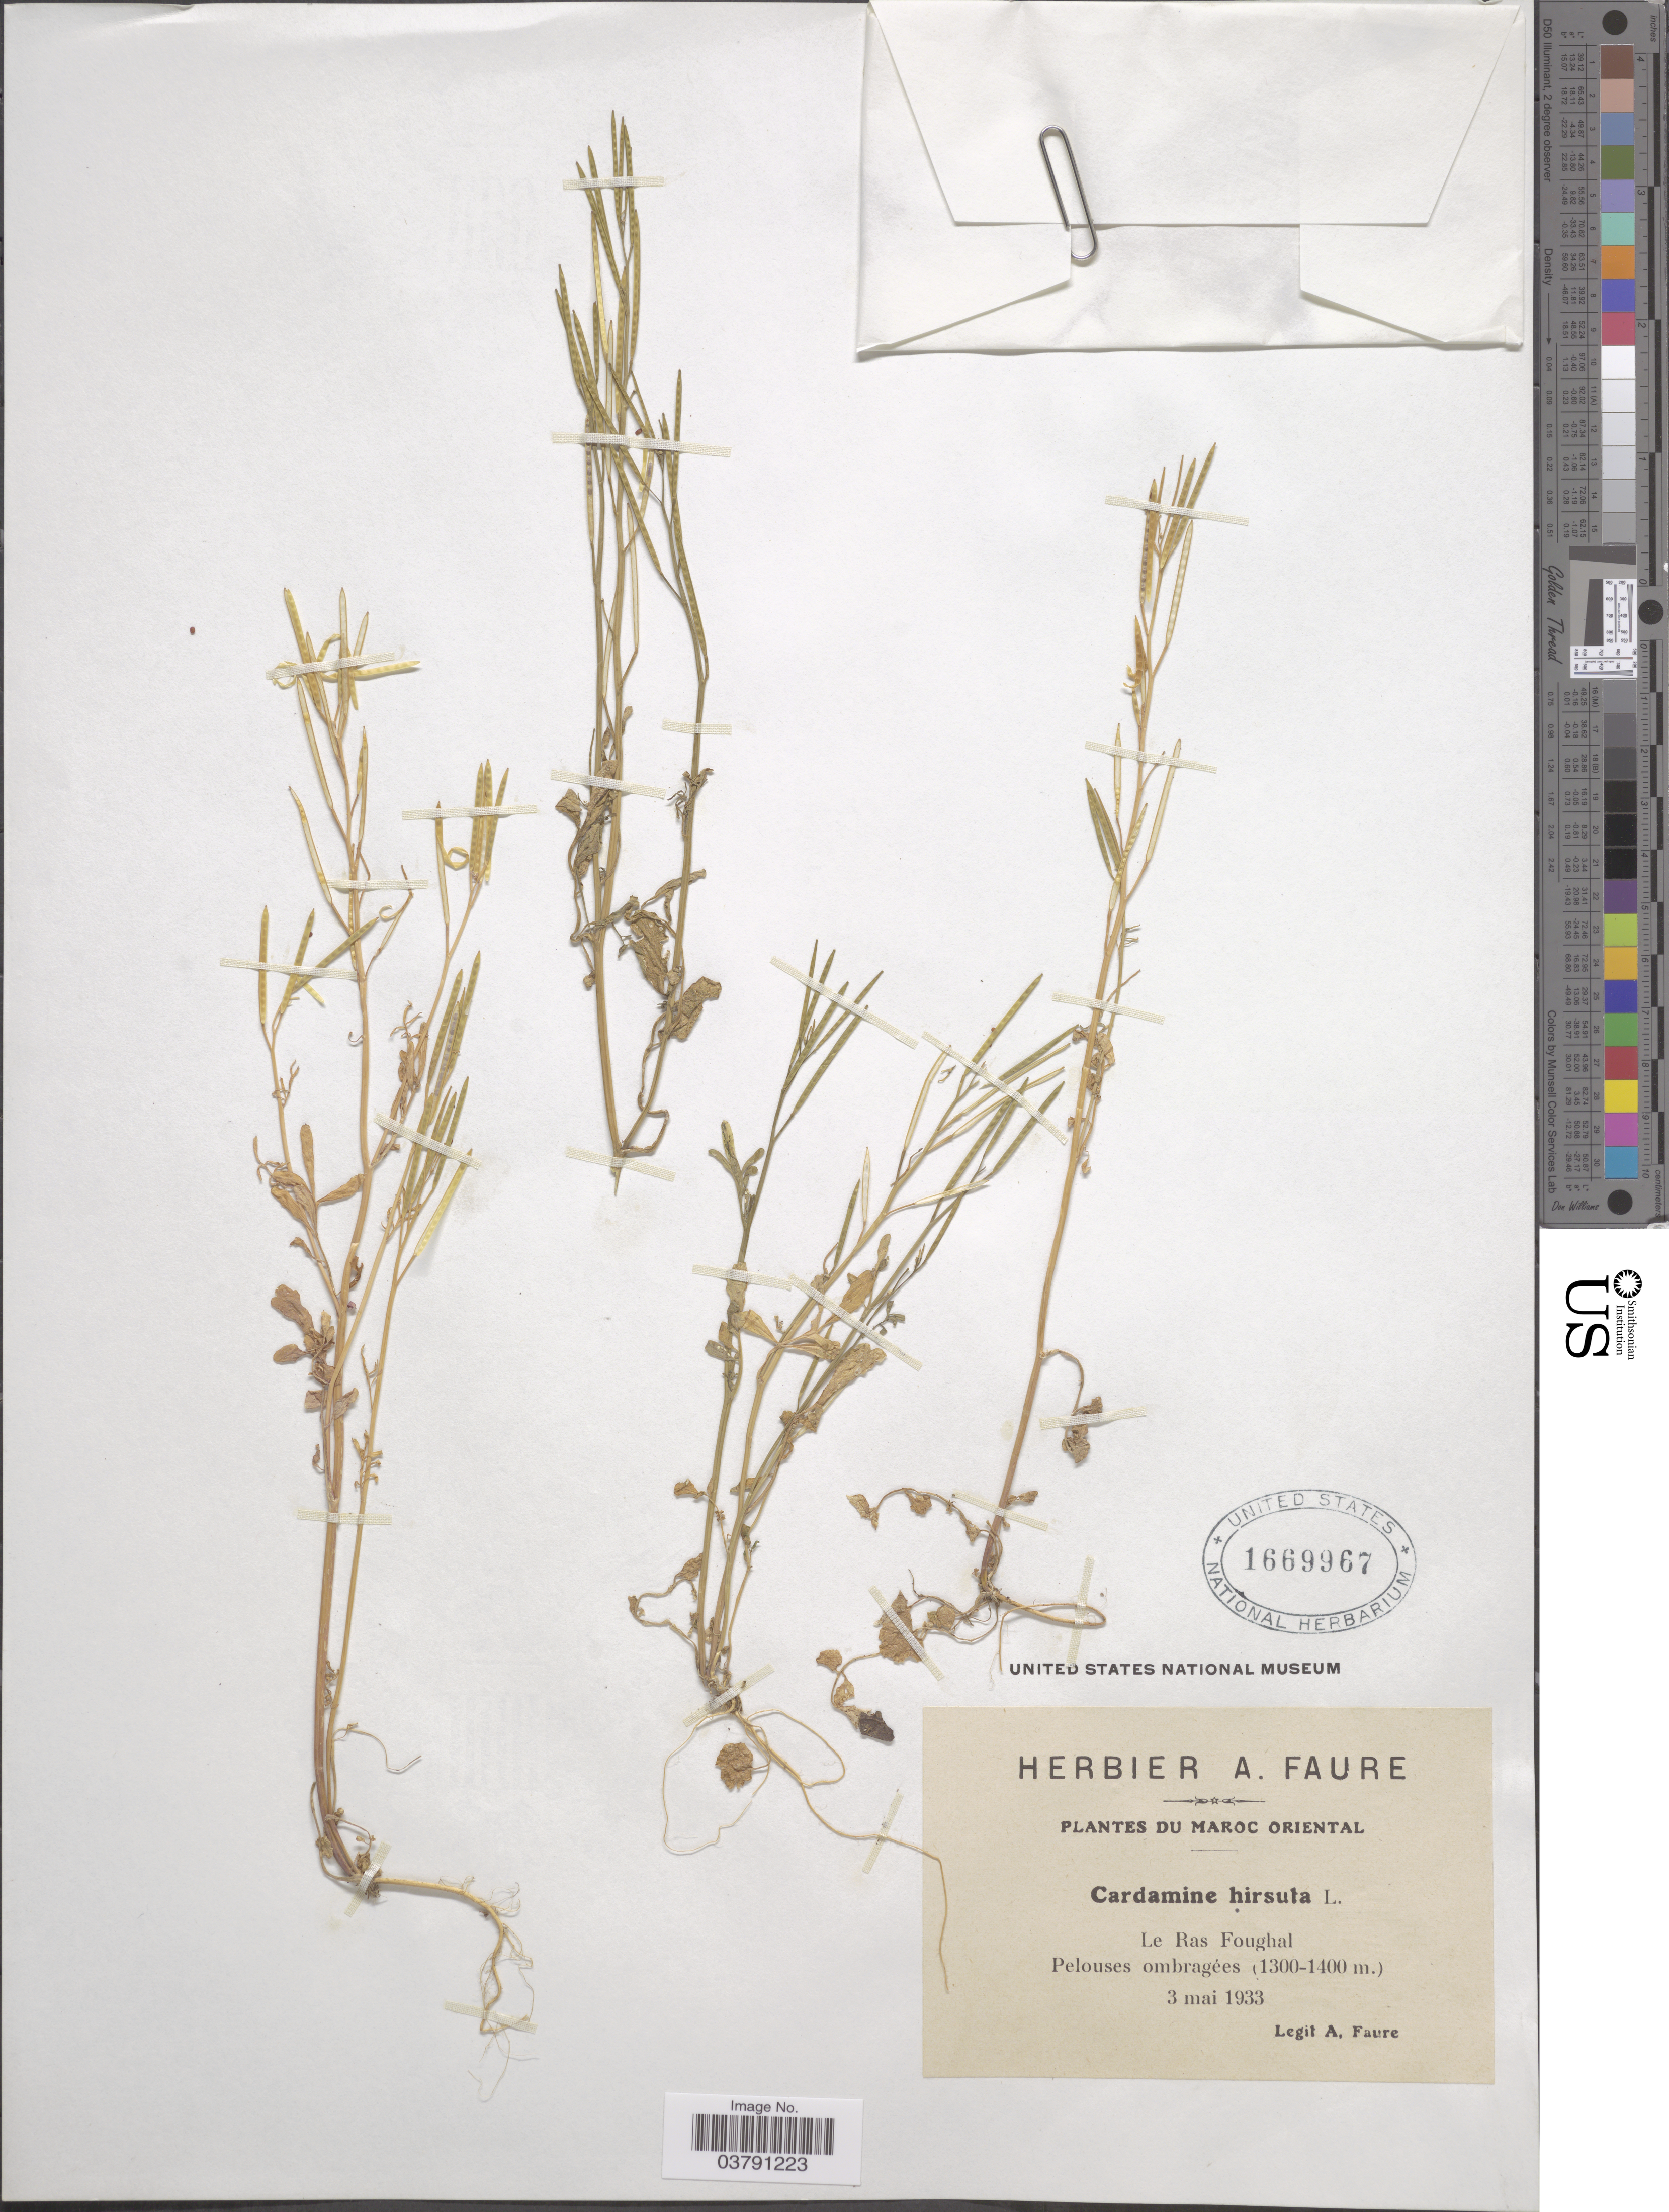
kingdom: Plantae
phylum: Tracheophyta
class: Magnoliopsida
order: Brassicales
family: Brassicaceae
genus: Cardamine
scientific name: Cardamine hirsuta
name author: L.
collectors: A. Faure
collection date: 1933-05-03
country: Morocco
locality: Maroc oriental. Le Ras Foughal. Pelouses ombragées.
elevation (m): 1300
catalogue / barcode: US 1669967